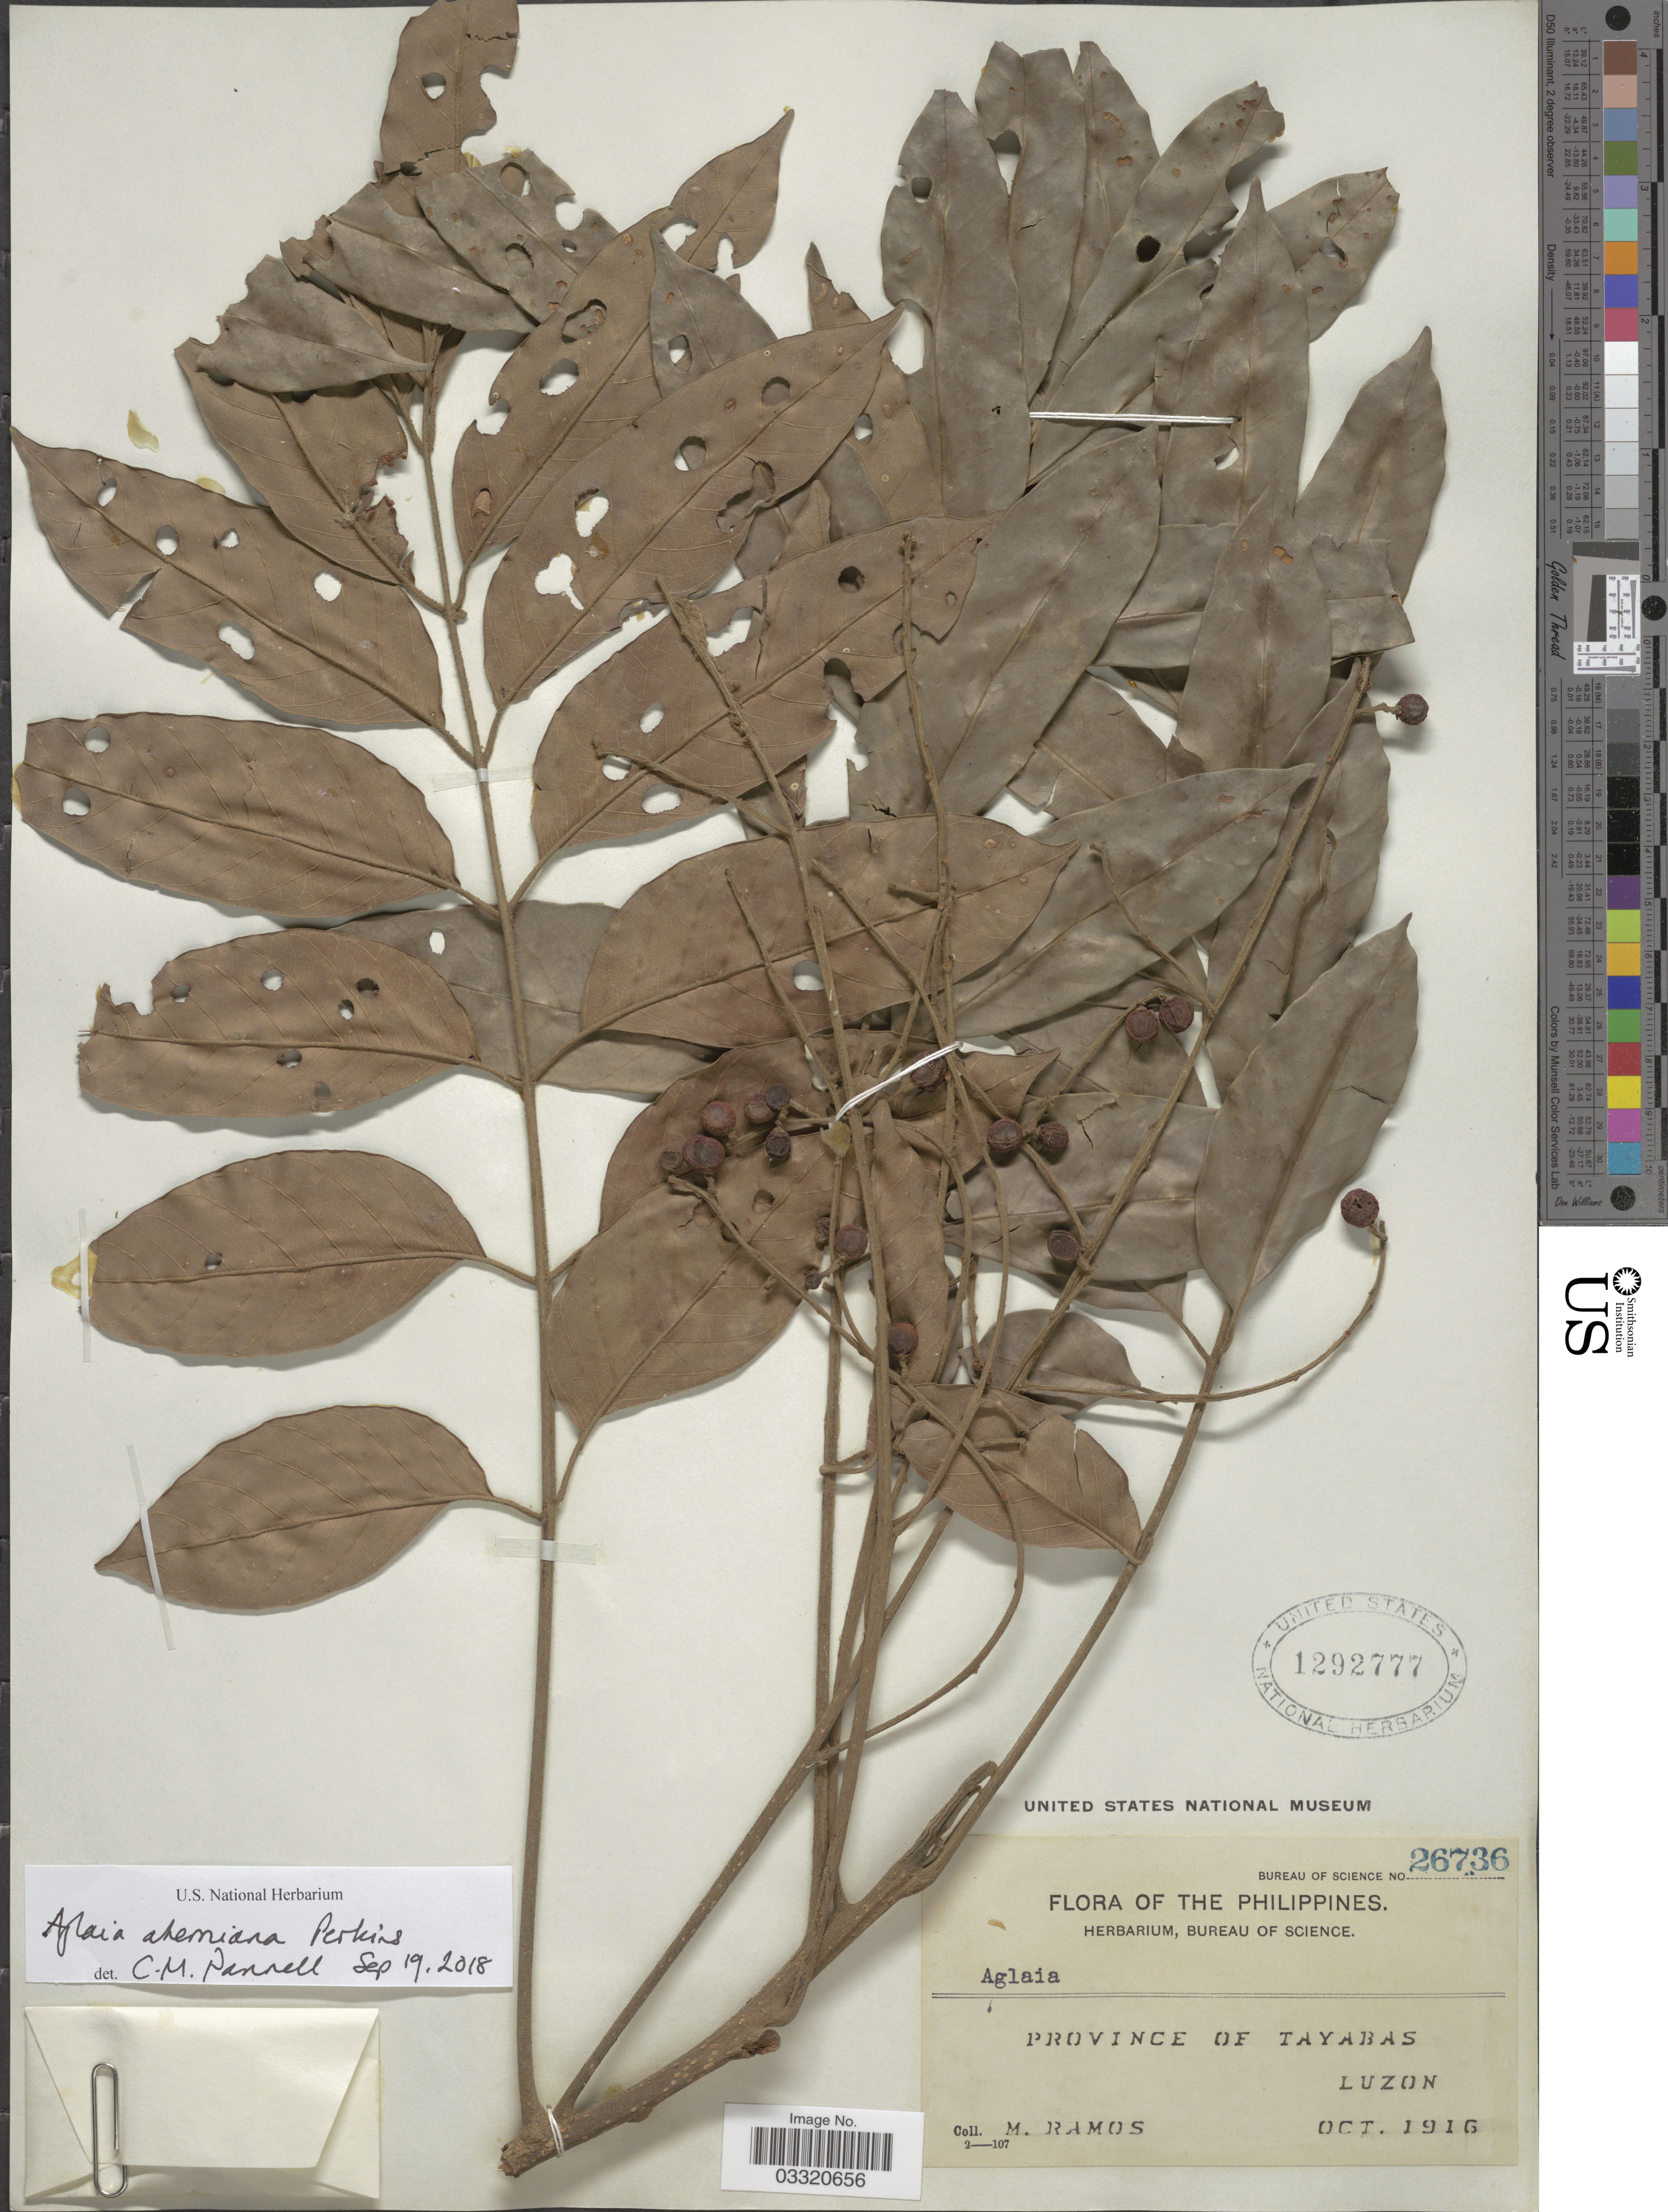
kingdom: Plantae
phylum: Tracheophyta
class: Magnoliopsida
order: Sapindales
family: Meliaceae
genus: Aglaia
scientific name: Aglaia aherniana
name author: Perkins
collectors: M. Ramos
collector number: Bureau of Science 26736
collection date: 1916-10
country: Philippines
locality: Province of Tayabas, Luzon.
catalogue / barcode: US 1292777